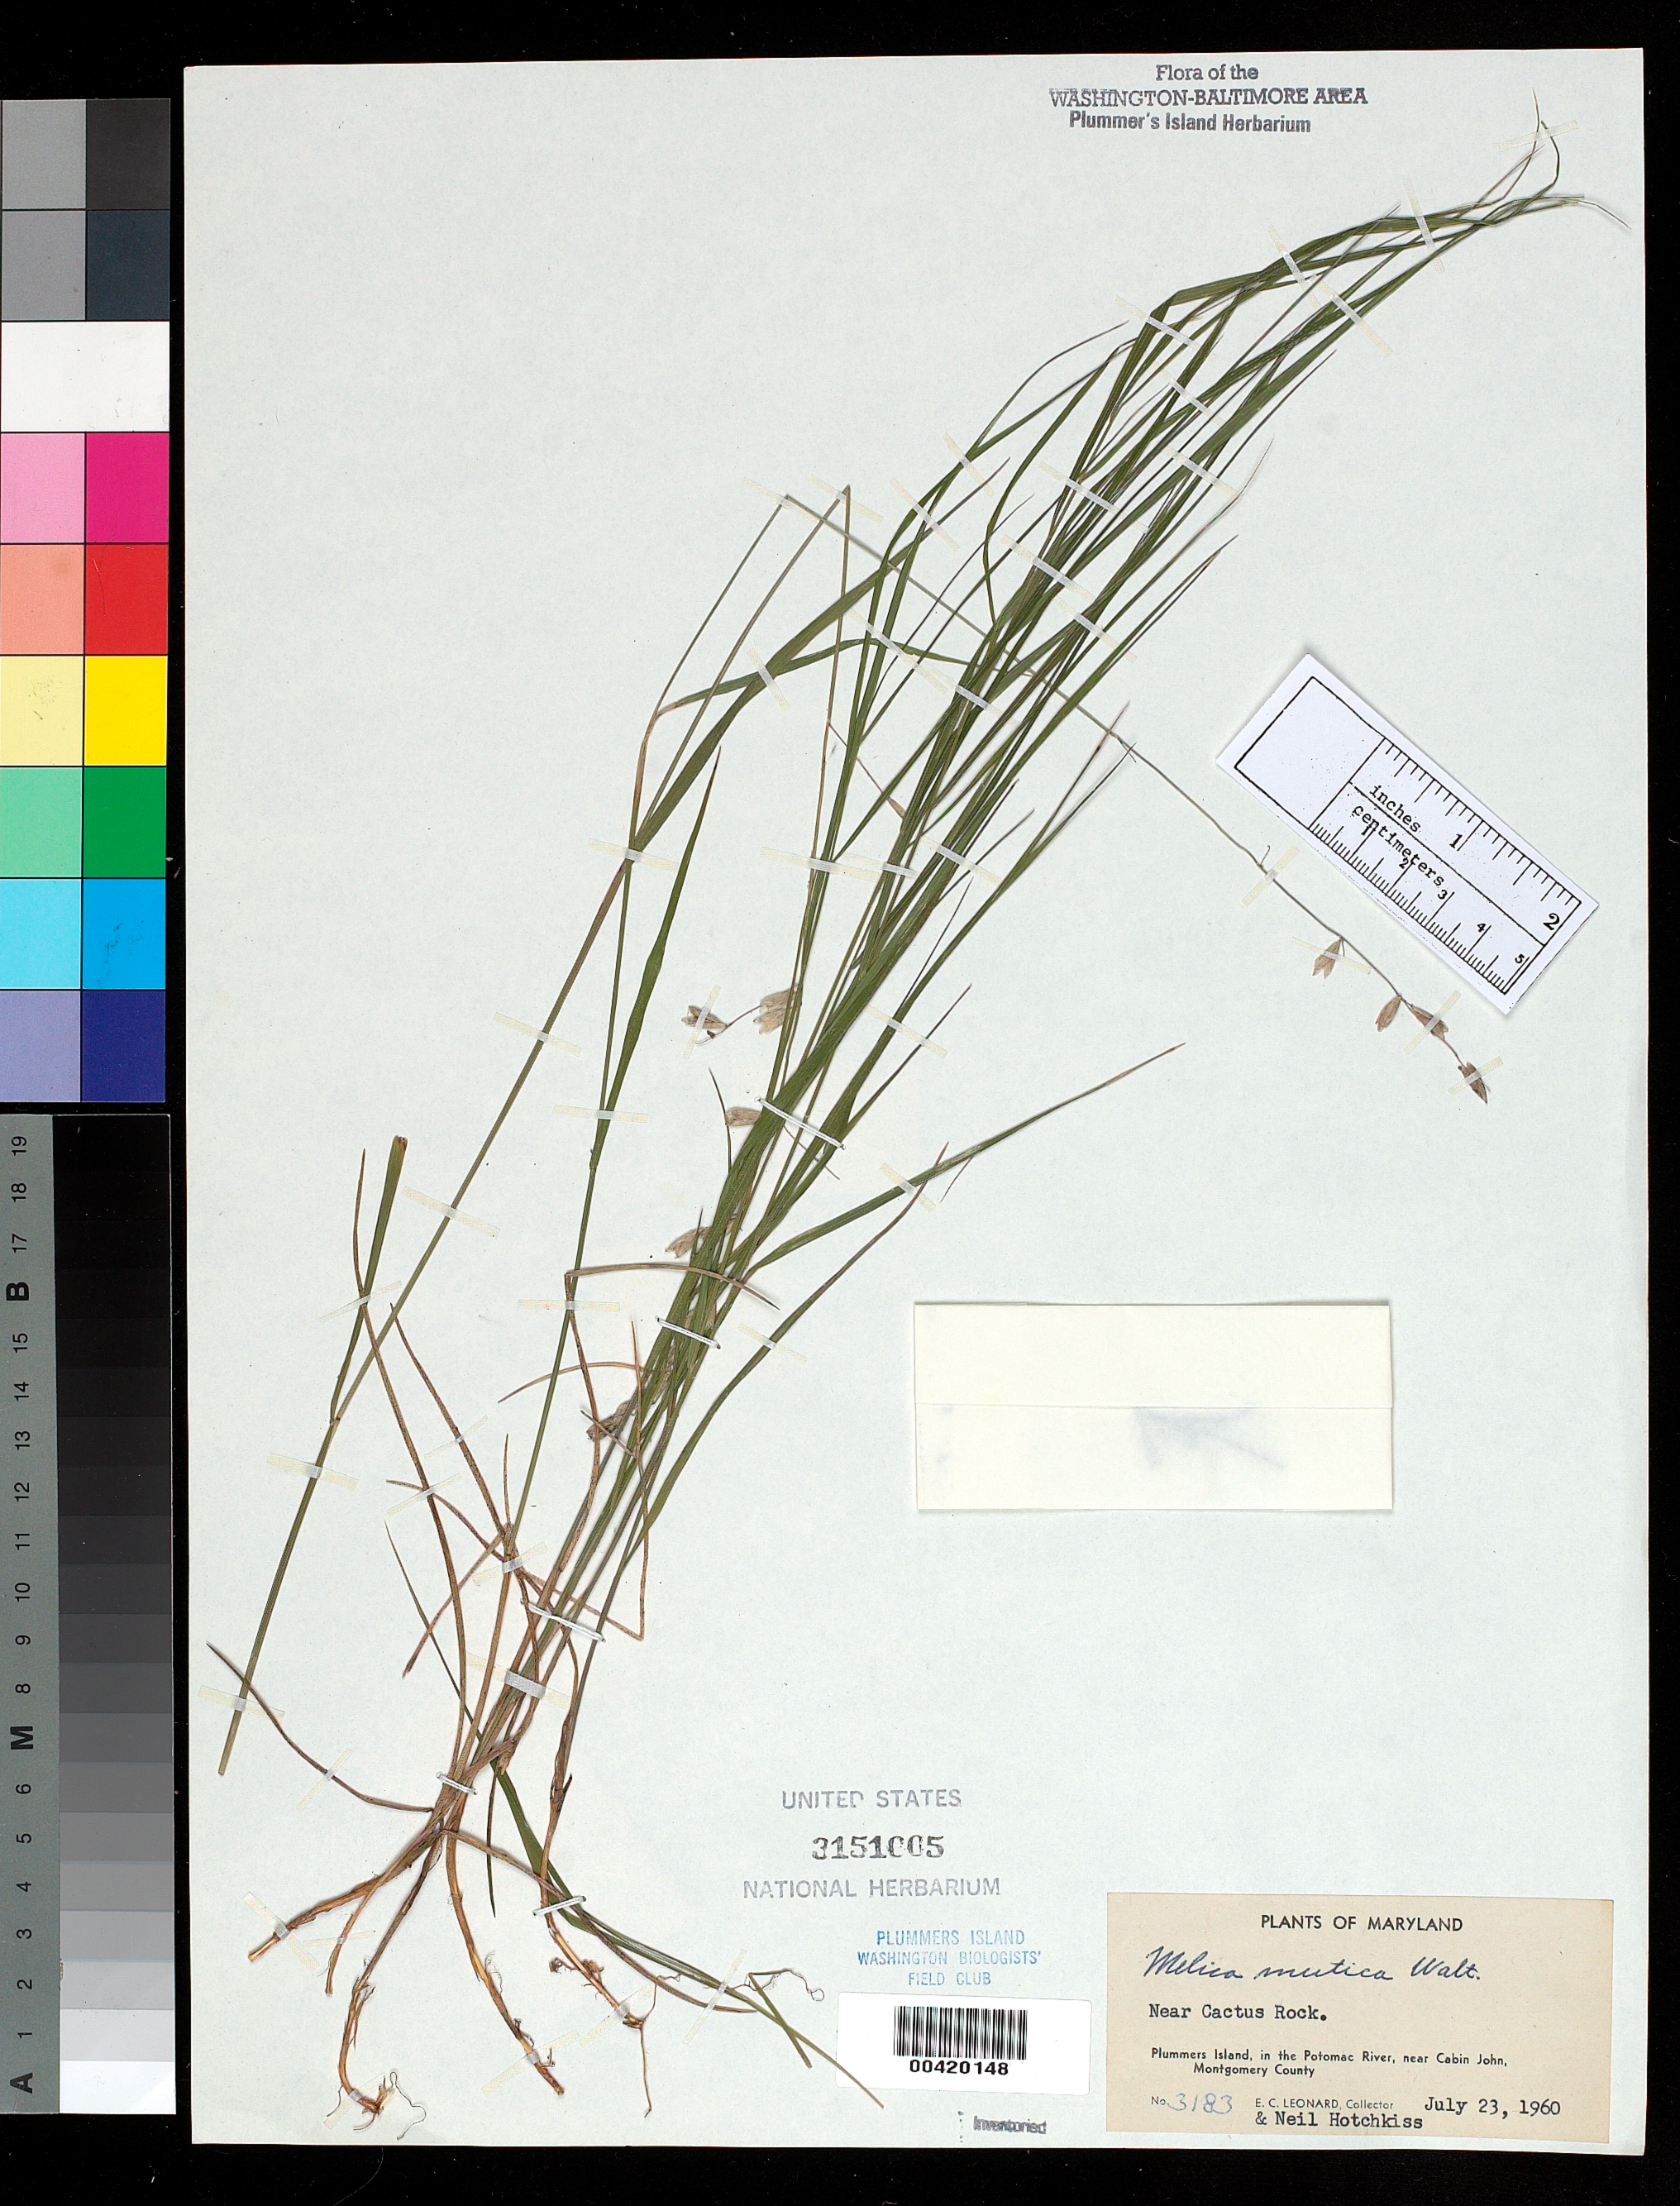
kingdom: Plantae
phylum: Tracheophyta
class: Liliopsida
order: Poales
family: Poaceae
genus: Melica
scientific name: Melica mutica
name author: Walter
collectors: E. C. Leonard & N. Hotchkiss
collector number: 3183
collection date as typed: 23 Jul 1960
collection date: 1960-07-23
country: United States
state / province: Maryland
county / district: Montgomery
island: Plummers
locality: Plummer's Island; near Cactus Rock C. & O. Canal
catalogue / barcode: US 3151005